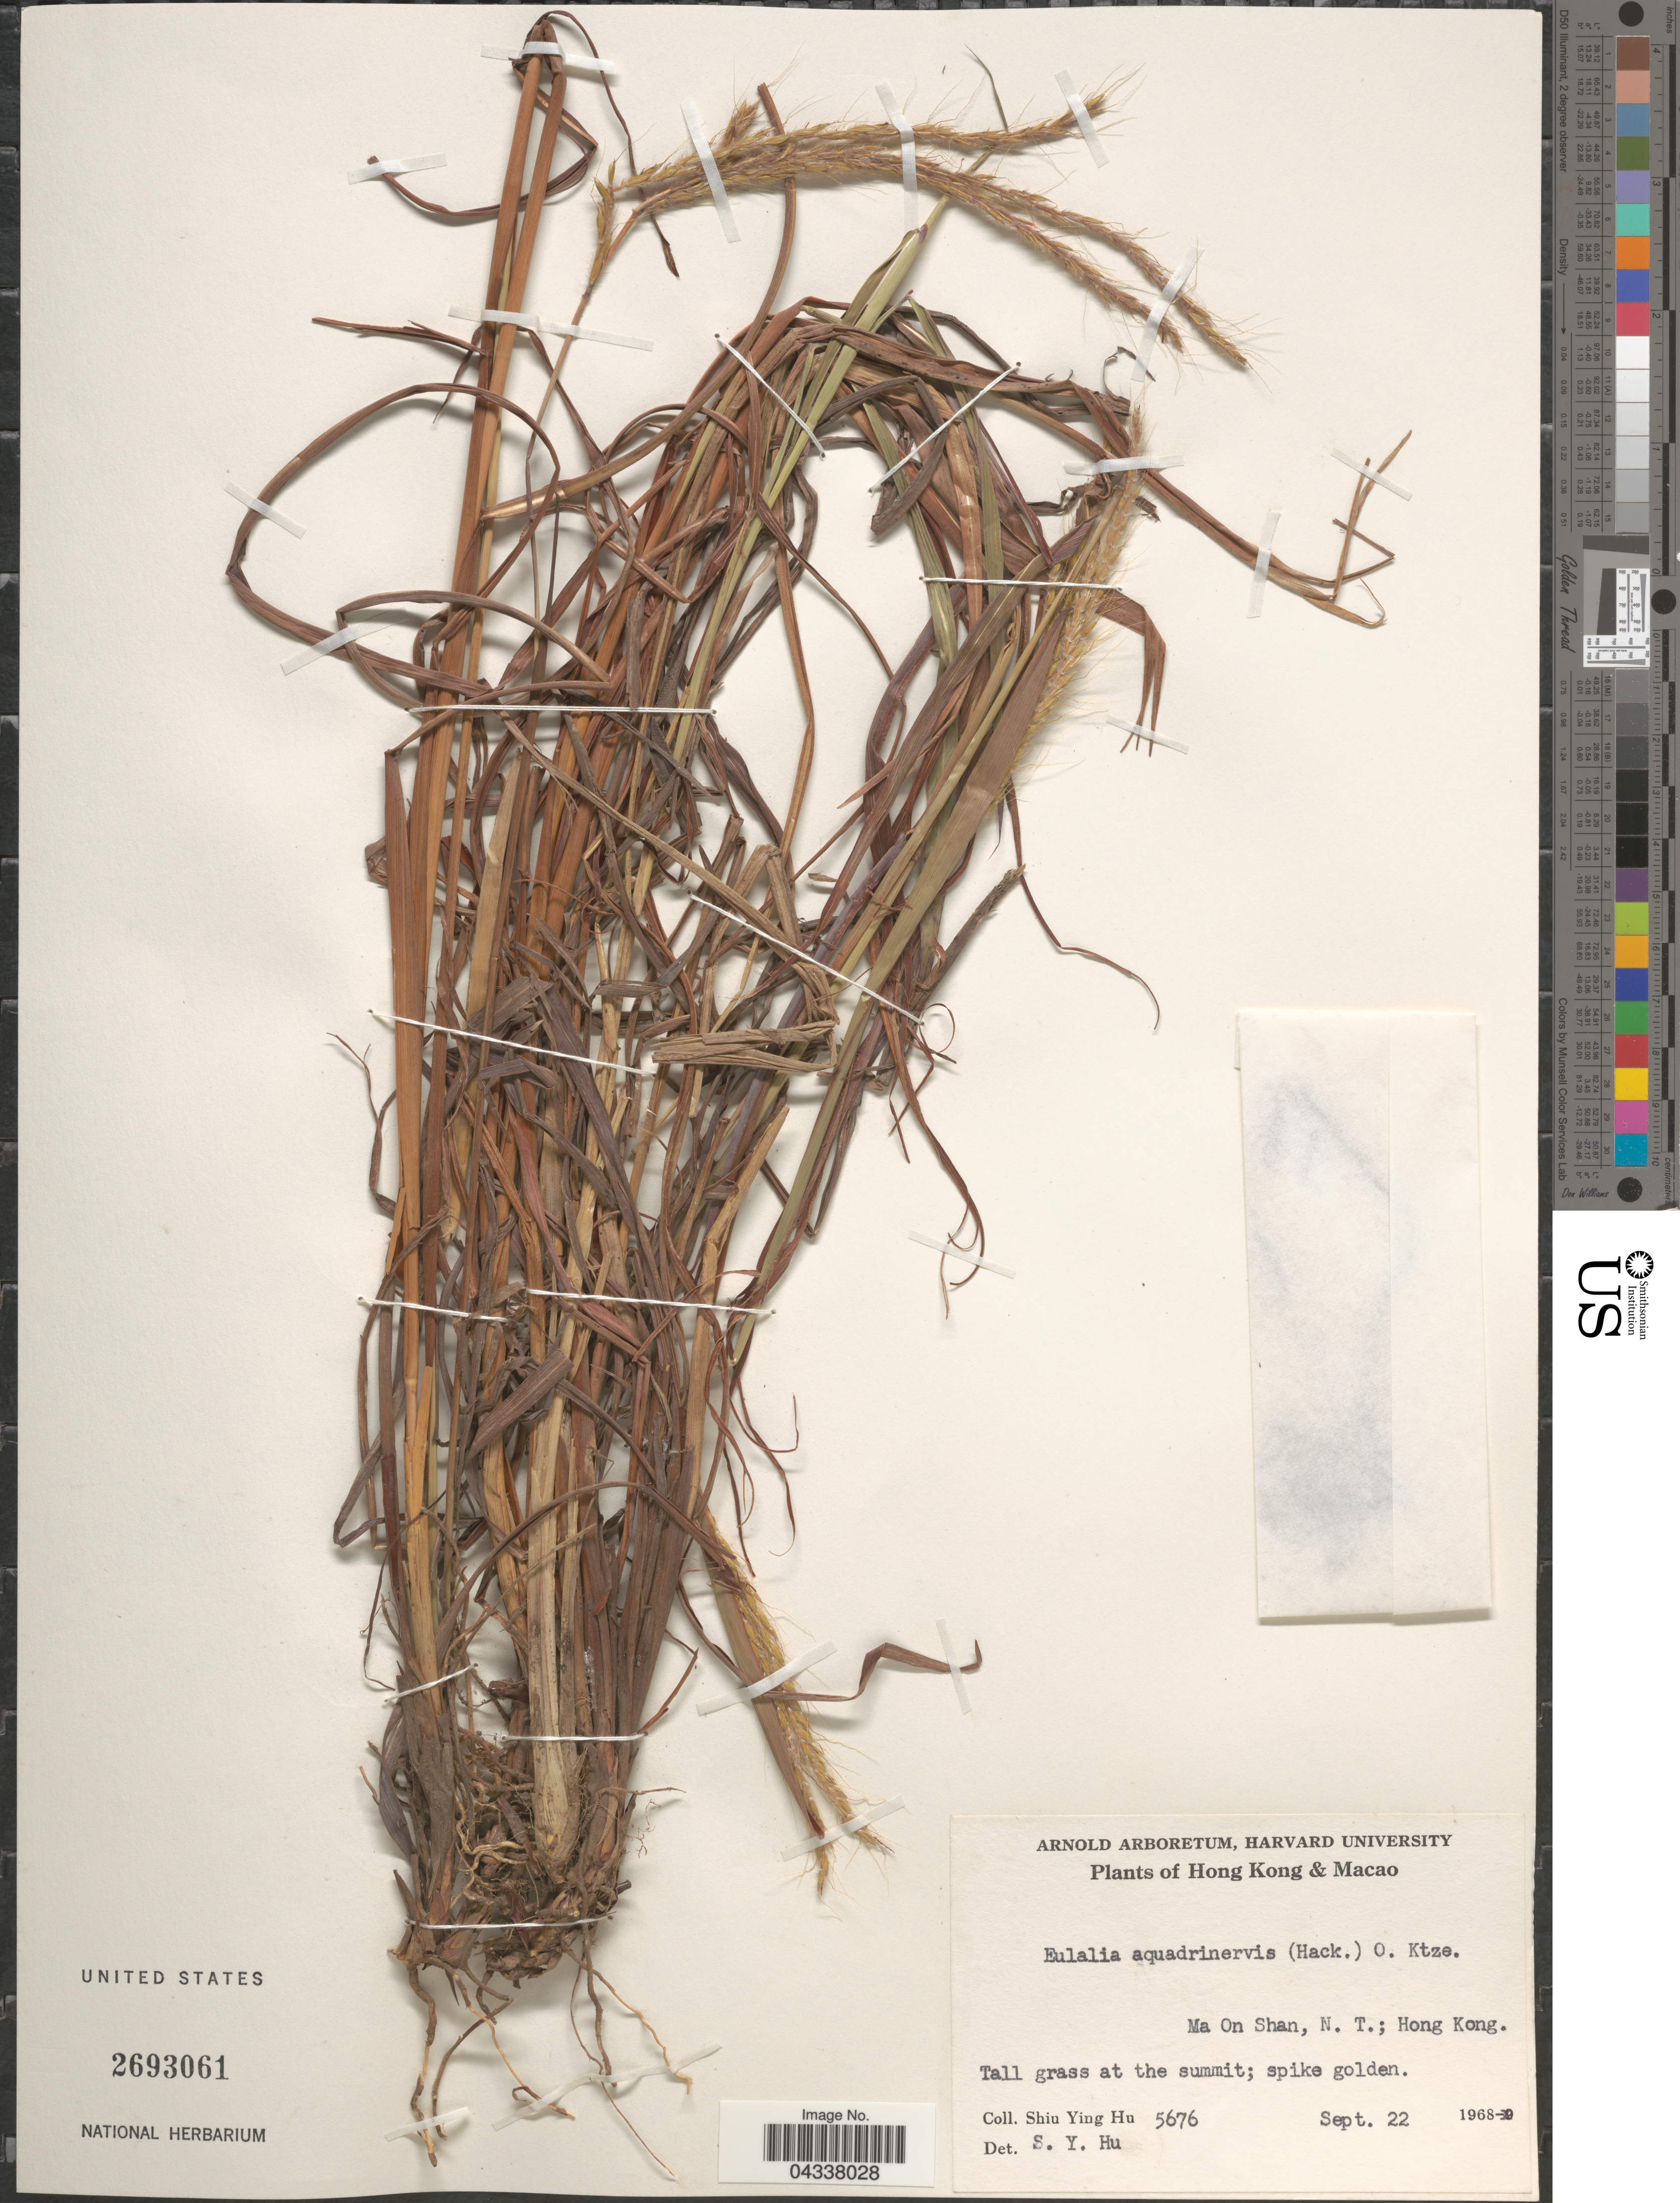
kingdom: Plantae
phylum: Tracheophyta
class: Liliopsida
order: Poales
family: Poaceae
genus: Pseudopogonatherum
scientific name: Pseudopogonatherum quadrinerve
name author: (Hack.) Ohwi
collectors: S. Y. Hu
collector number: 5676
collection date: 1968-09-22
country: China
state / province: Hong Kong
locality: Ma On Shan, N.T.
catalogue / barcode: US 2693061